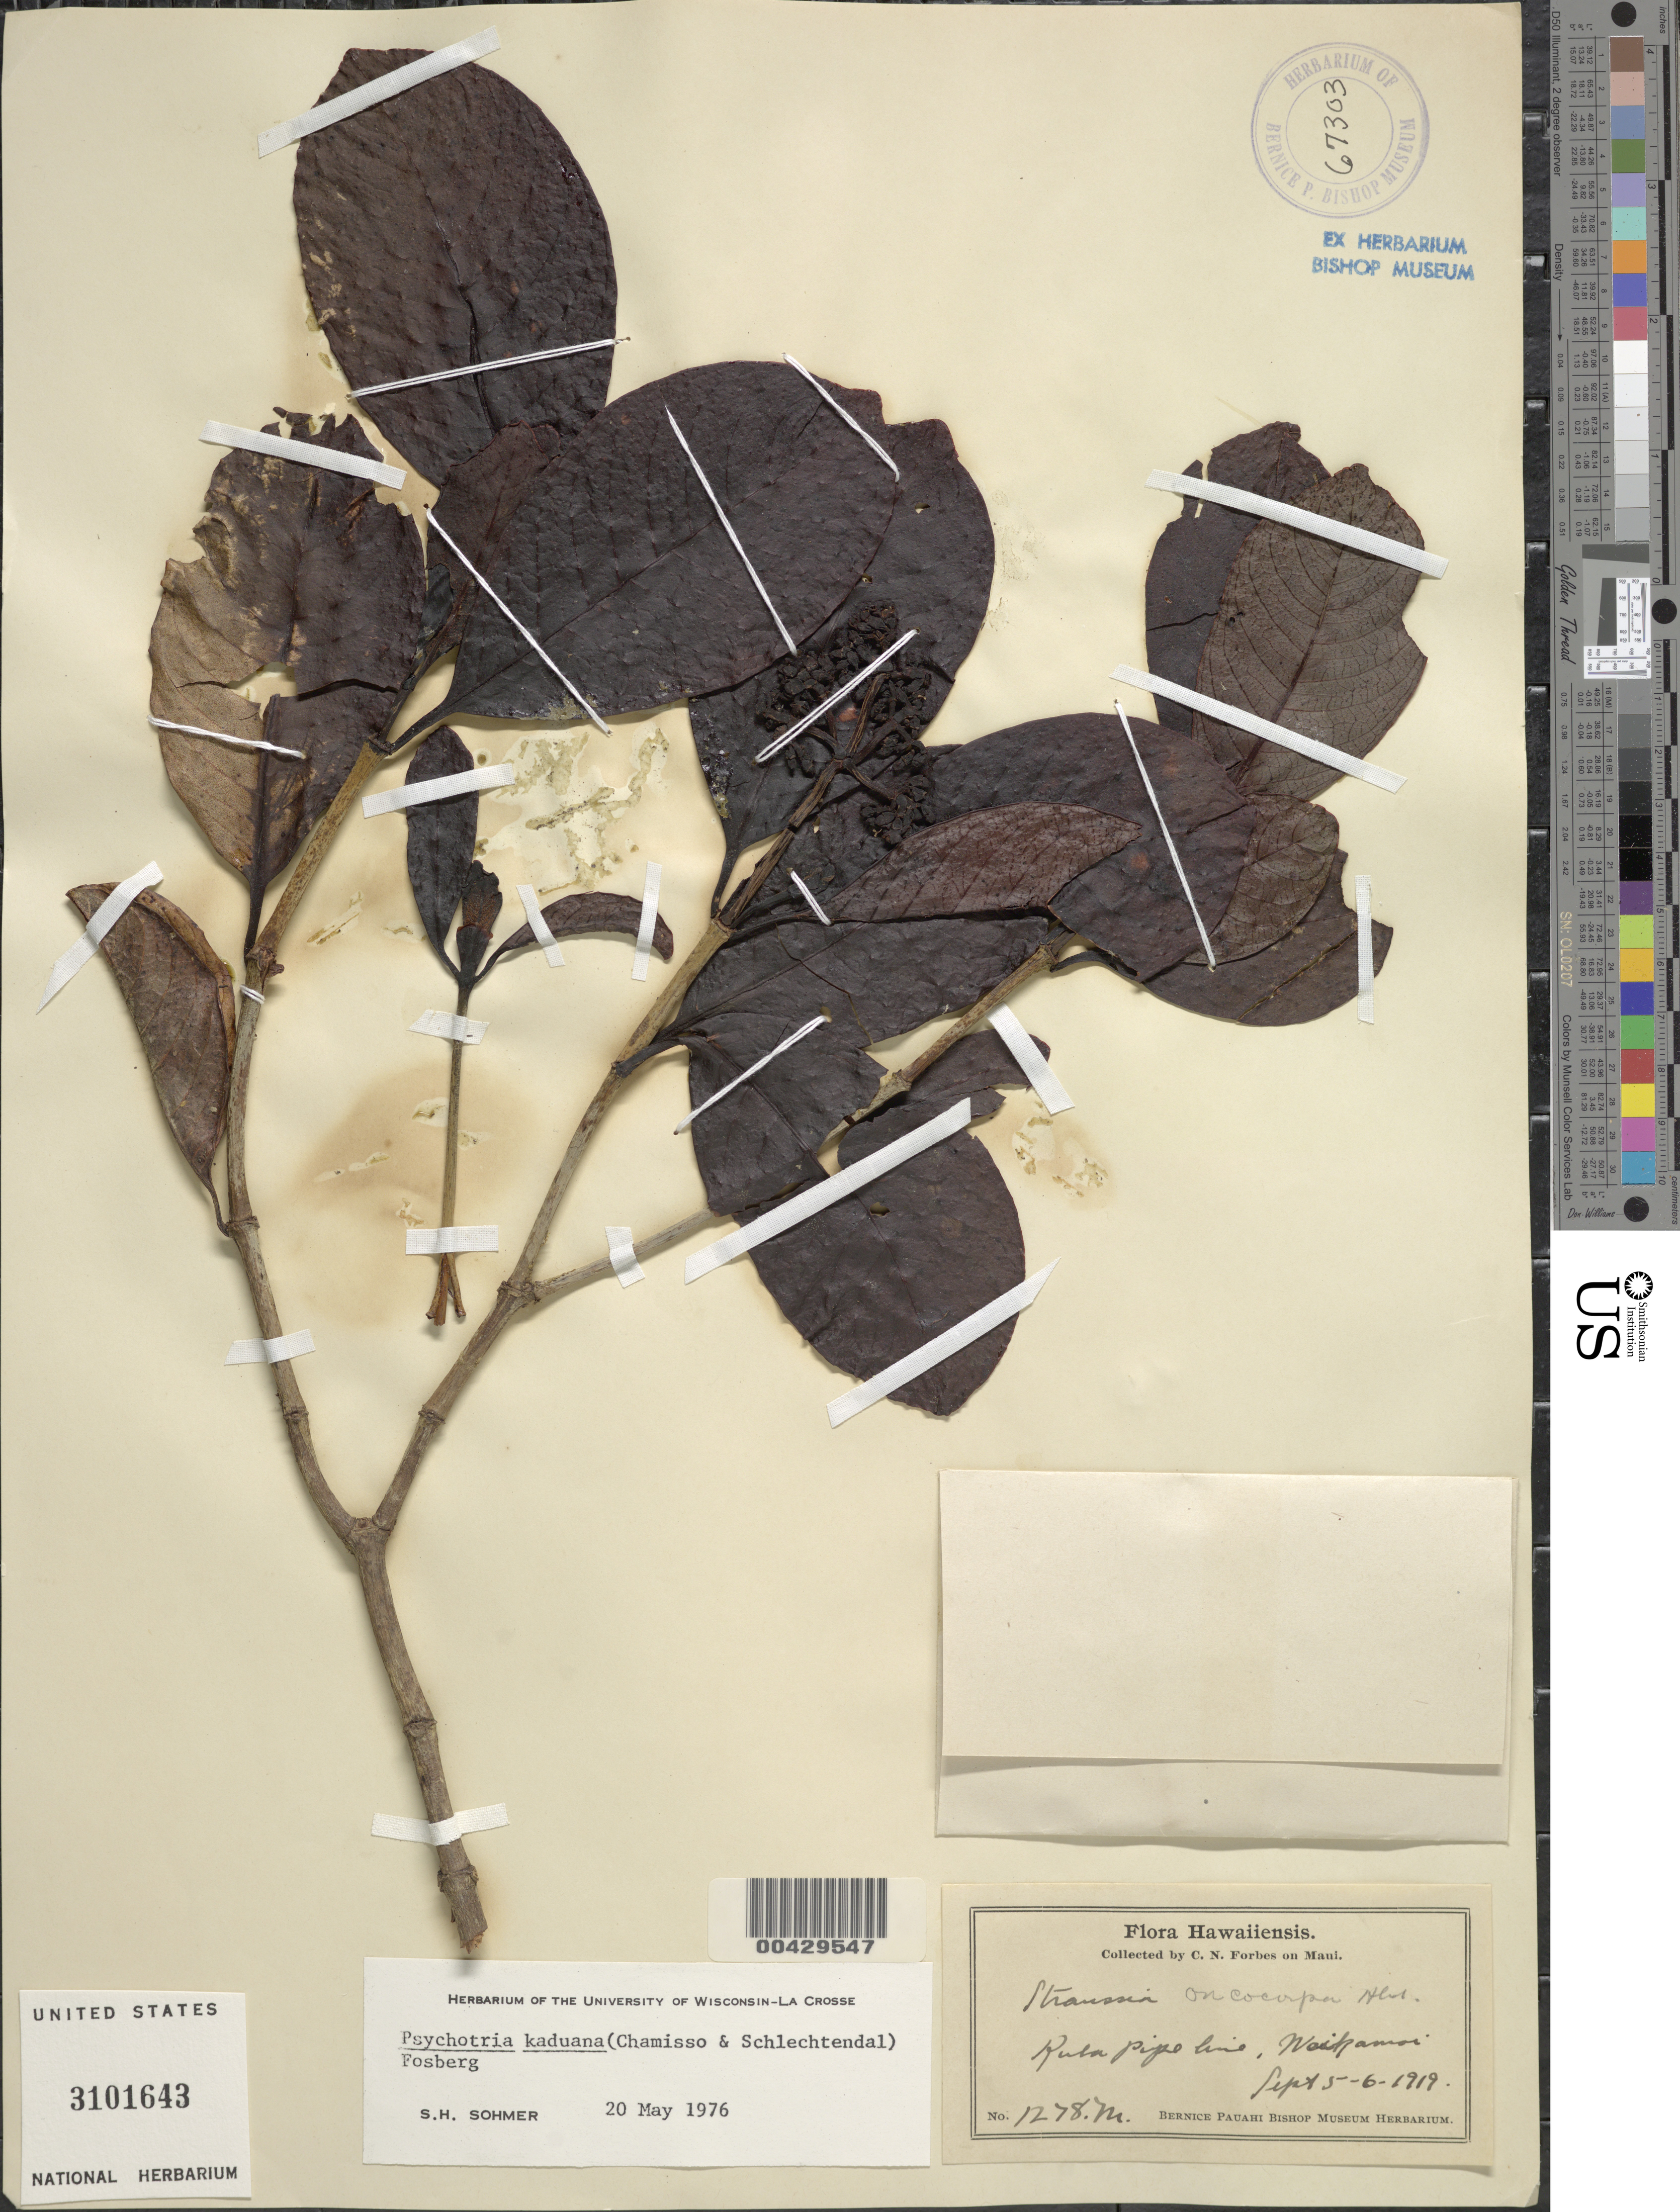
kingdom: Plantae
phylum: Tracheophyta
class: Magnoliopsida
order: Gentianales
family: Rubiaceae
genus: Psychotria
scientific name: Psychotria kaduana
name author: (Cham. & Schltdl.) Fosberg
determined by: Sohmer, S. H.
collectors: C. N. Forbes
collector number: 1278.M.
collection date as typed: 5 Sep 1919 to 6 Sep 1919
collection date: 1919-09-05/1919-09-06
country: United States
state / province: Hawaii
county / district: Maui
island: Maui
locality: Kula Pipe Line, Waikamoi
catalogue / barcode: US 3101643